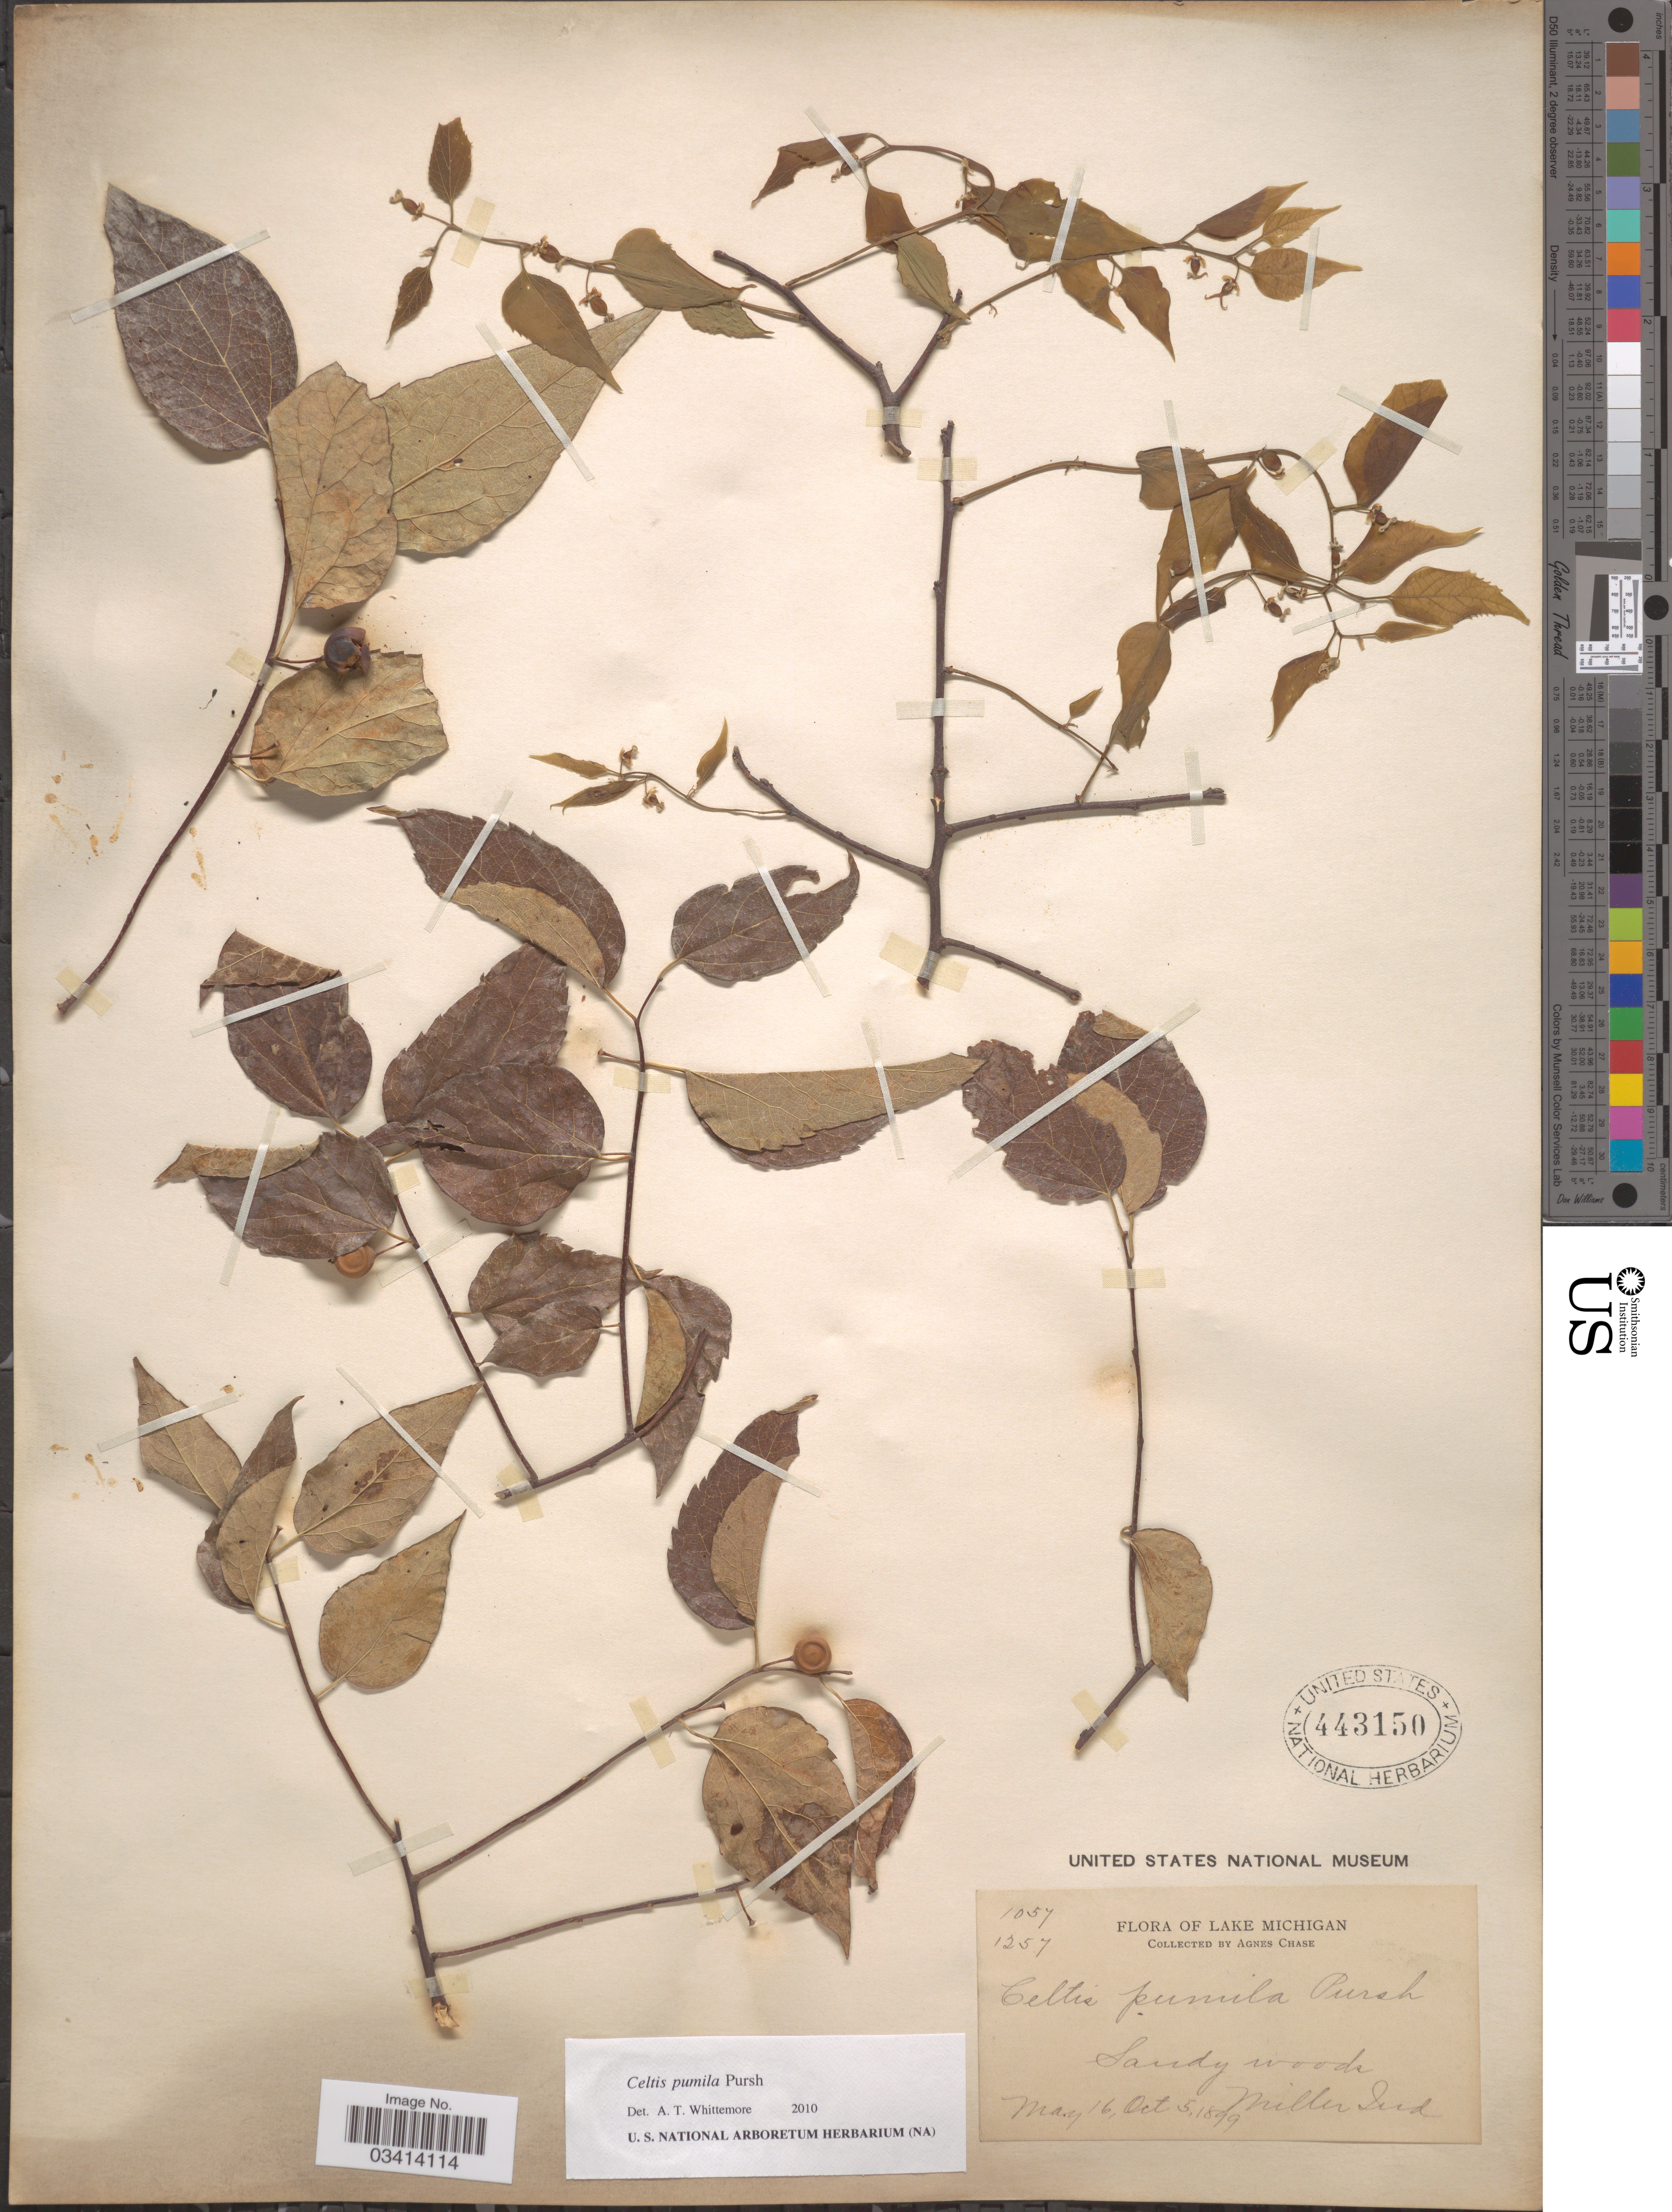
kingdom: Plantae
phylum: Tracheophyta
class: Magnoliopsida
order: Rosales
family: Cannabaceae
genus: Celtis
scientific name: Celtis pumila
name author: Pursh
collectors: A. Chase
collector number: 1057/ 1257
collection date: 1899-05-16/1899-10-05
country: United States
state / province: Indiana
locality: Lake Michigan. Miller Ind.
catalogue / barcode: US 443150